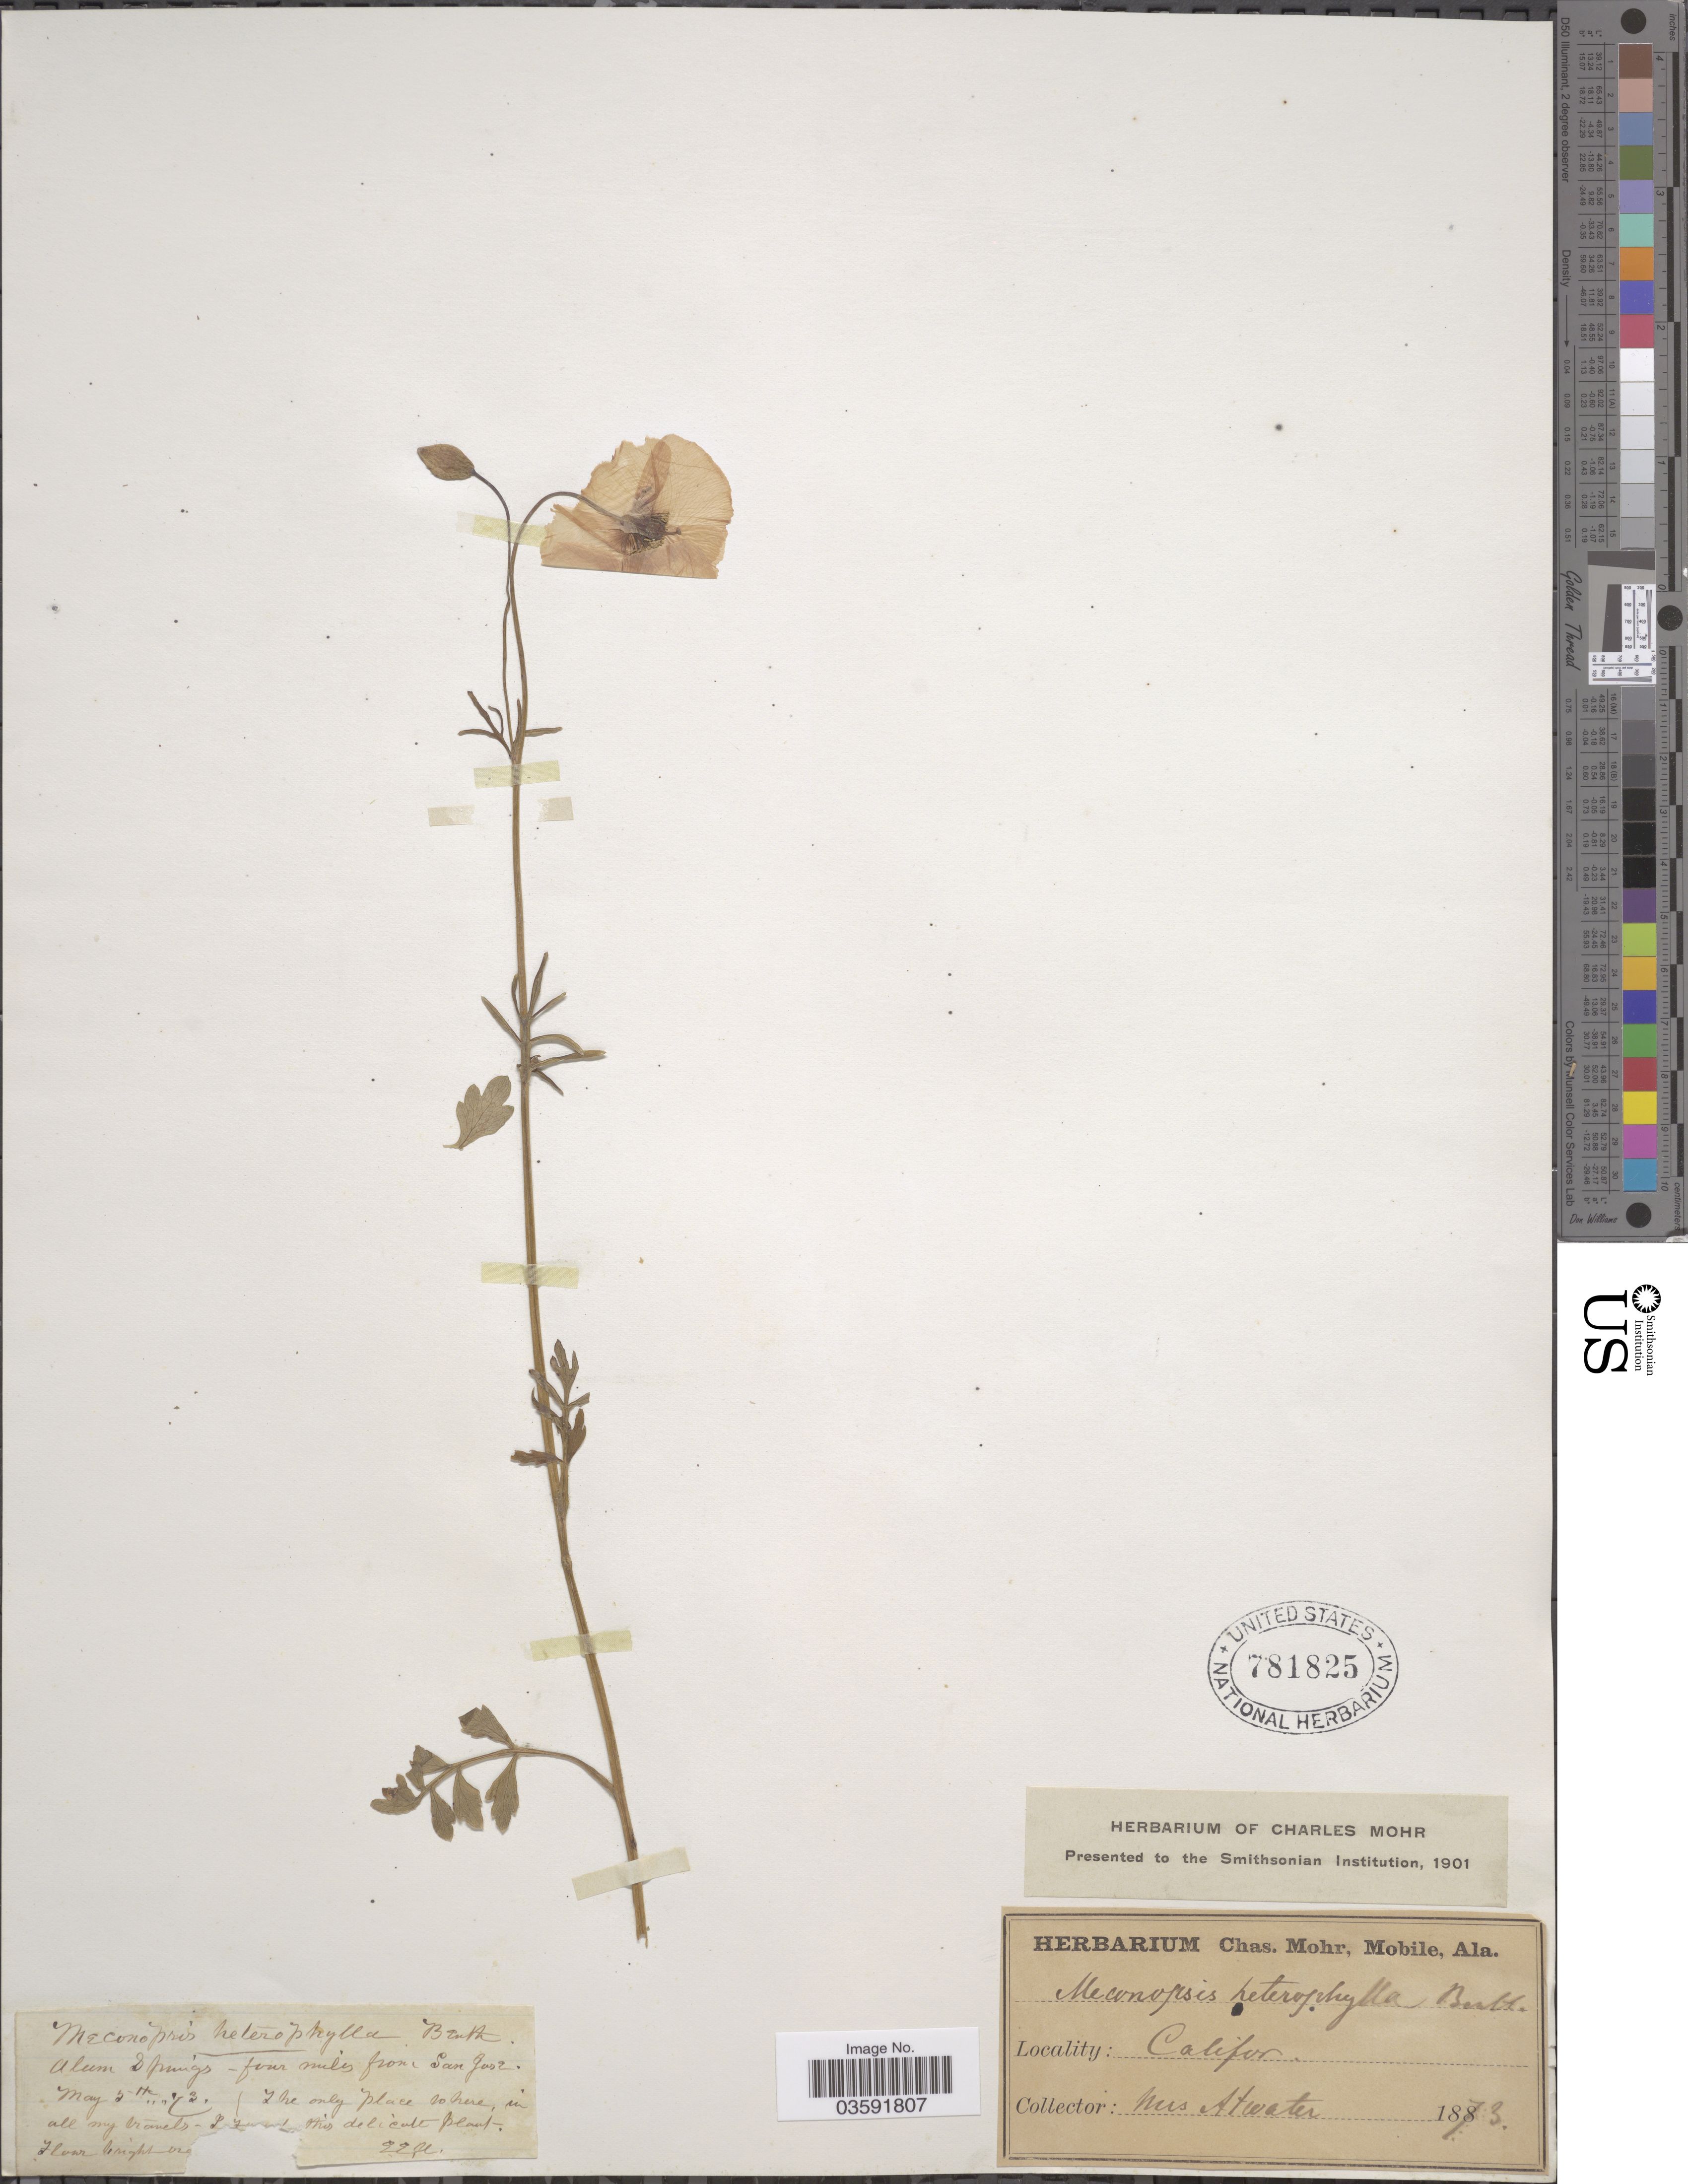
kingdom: Plantae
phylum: Tracheophyta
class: Magnoliopsida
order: Ranunculales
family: Papaveraceae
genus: Papaver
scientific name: Papaver heterophyllum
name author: (Benth.) Greene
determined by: Strong, M. T., (US), Smithsonian Institution - National Museum of Natural History (UNITED STATES)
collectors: Atwater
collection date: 1873-05-05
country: United States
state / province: California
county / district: Santa Clara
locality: Alum Springs - from miles from San Jose.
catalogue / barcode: US 781825